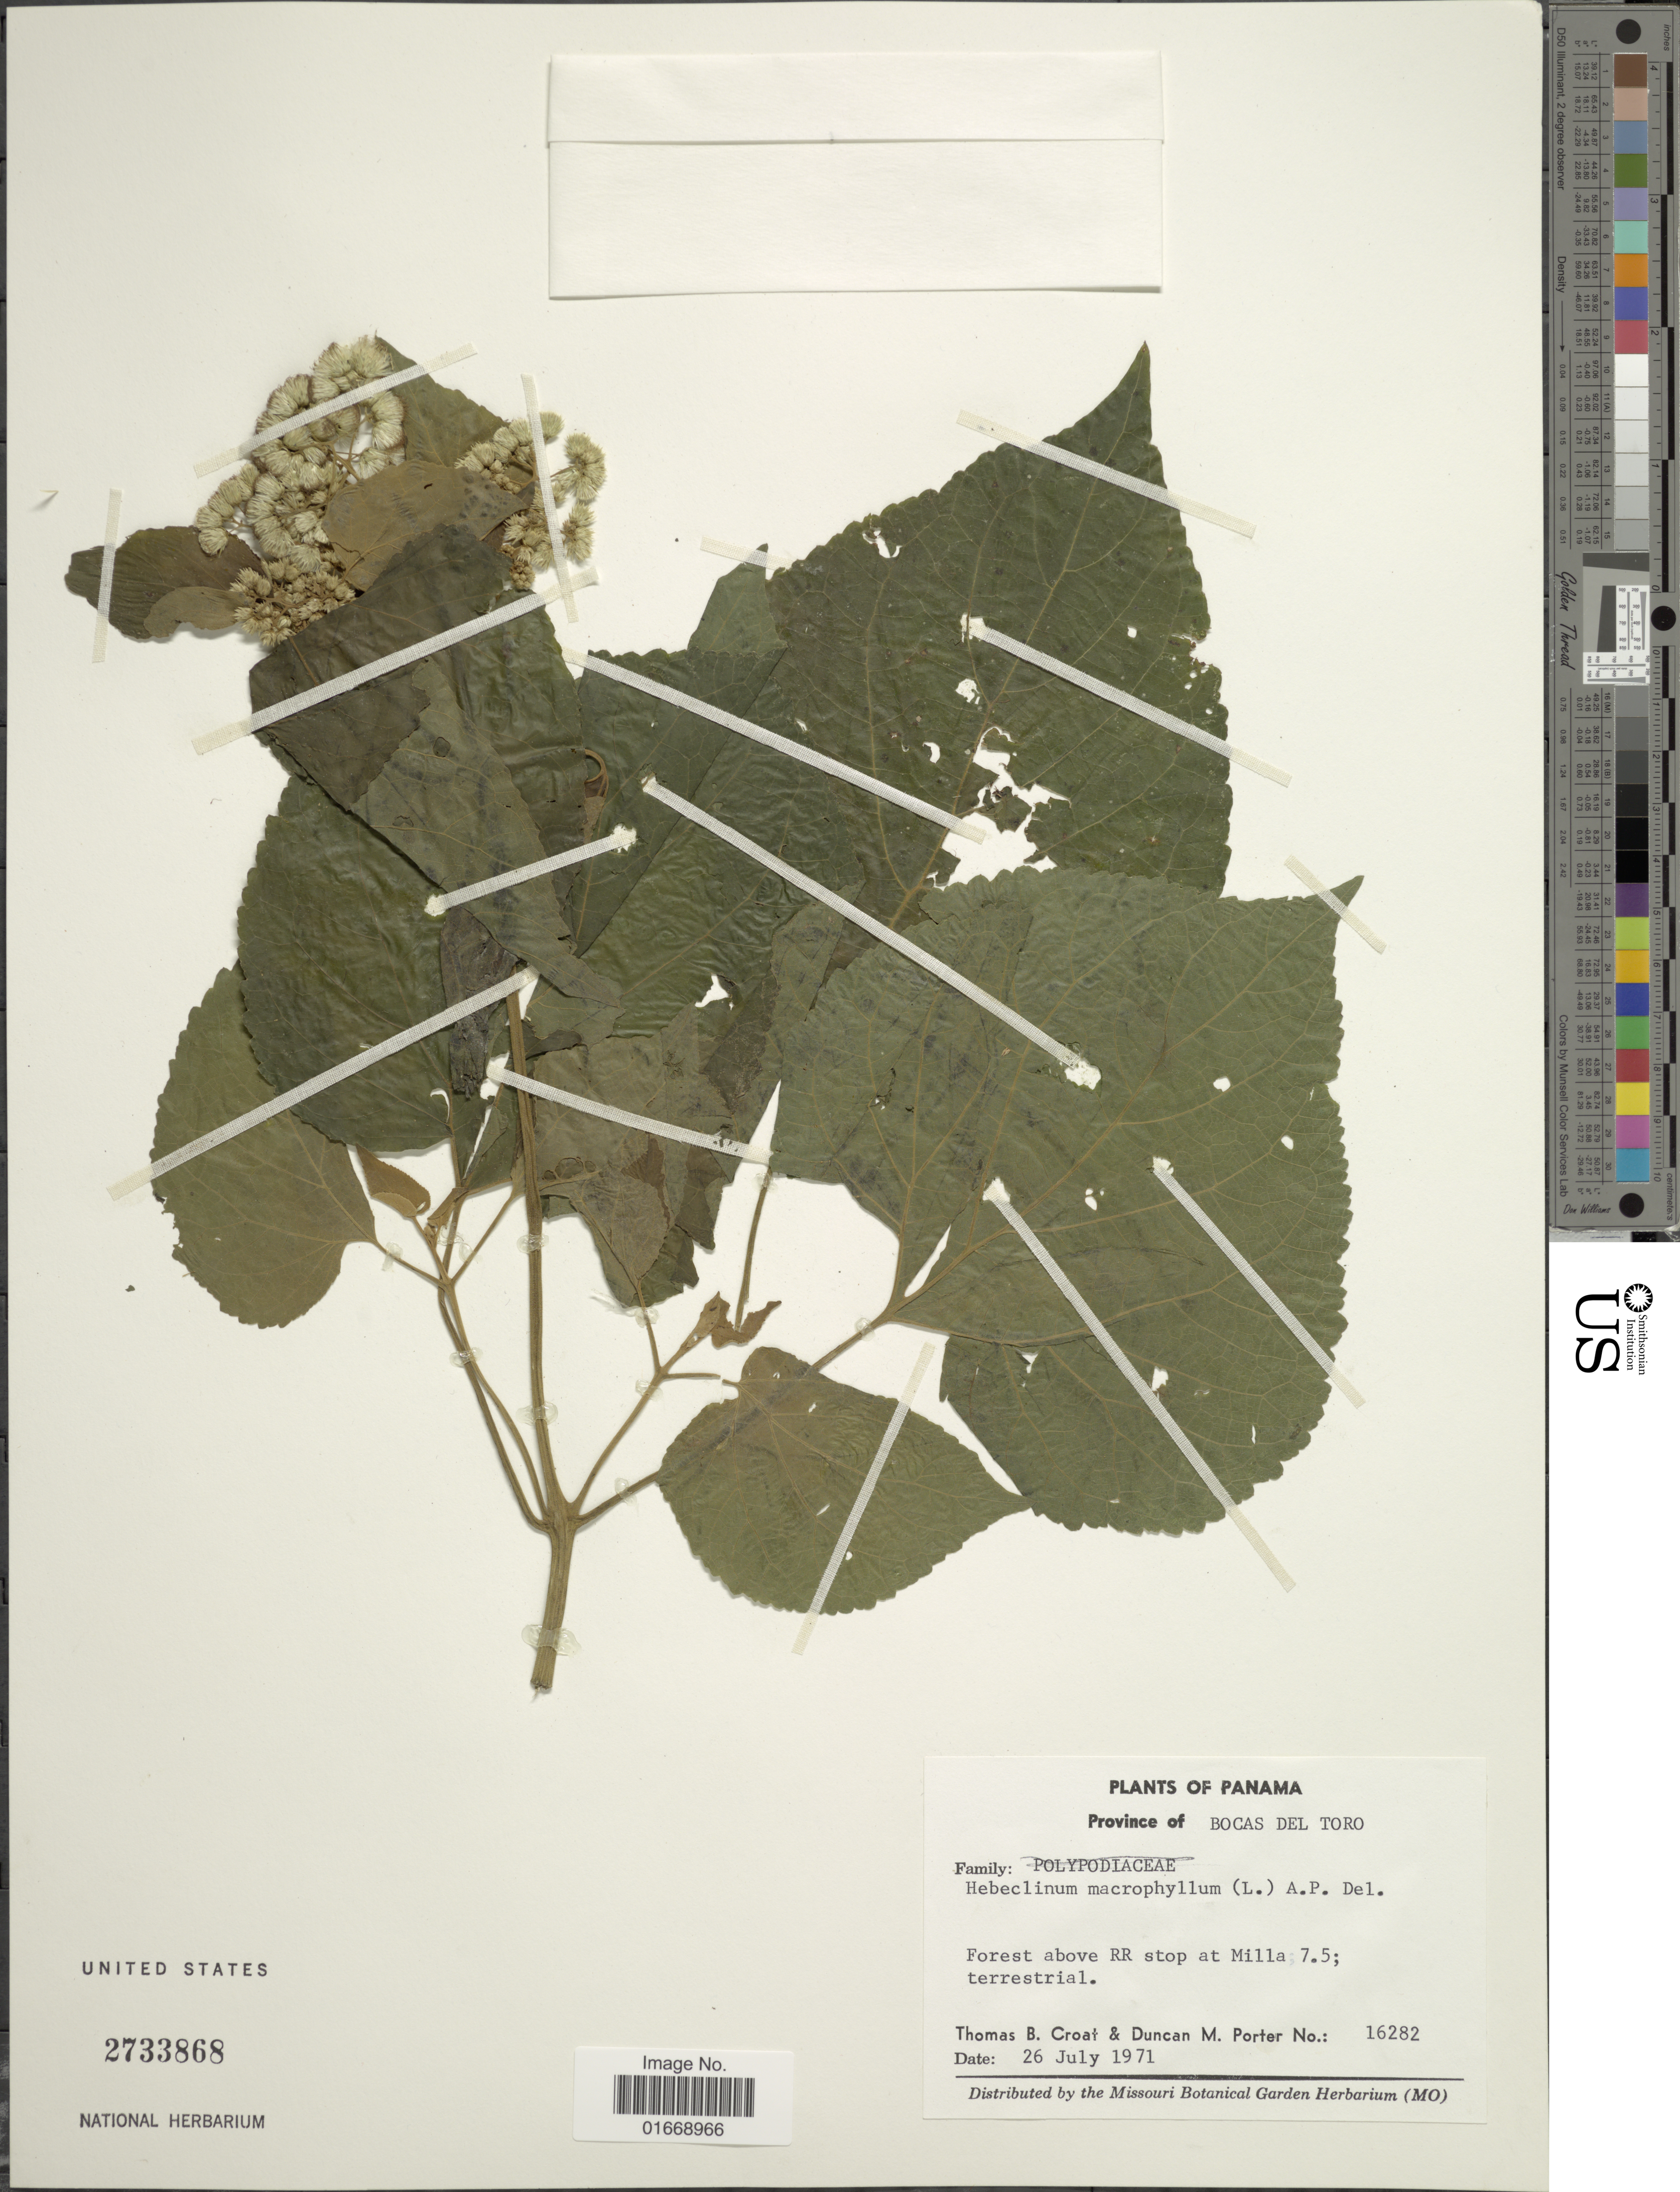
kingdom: Plantae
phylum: Tracheophyta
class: Magnoliopsida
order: Asterales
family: Asteraceae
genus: Hebeclinium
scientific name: Hebeclinium macrophyllum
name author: (L.) DC.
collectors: T. B. Croat & D. Porter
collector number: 16282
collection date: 1971-07-26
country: Panama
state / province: Bocas del Toro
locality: Forest above RR stop at Milla 7.5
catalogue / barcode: US 2733868